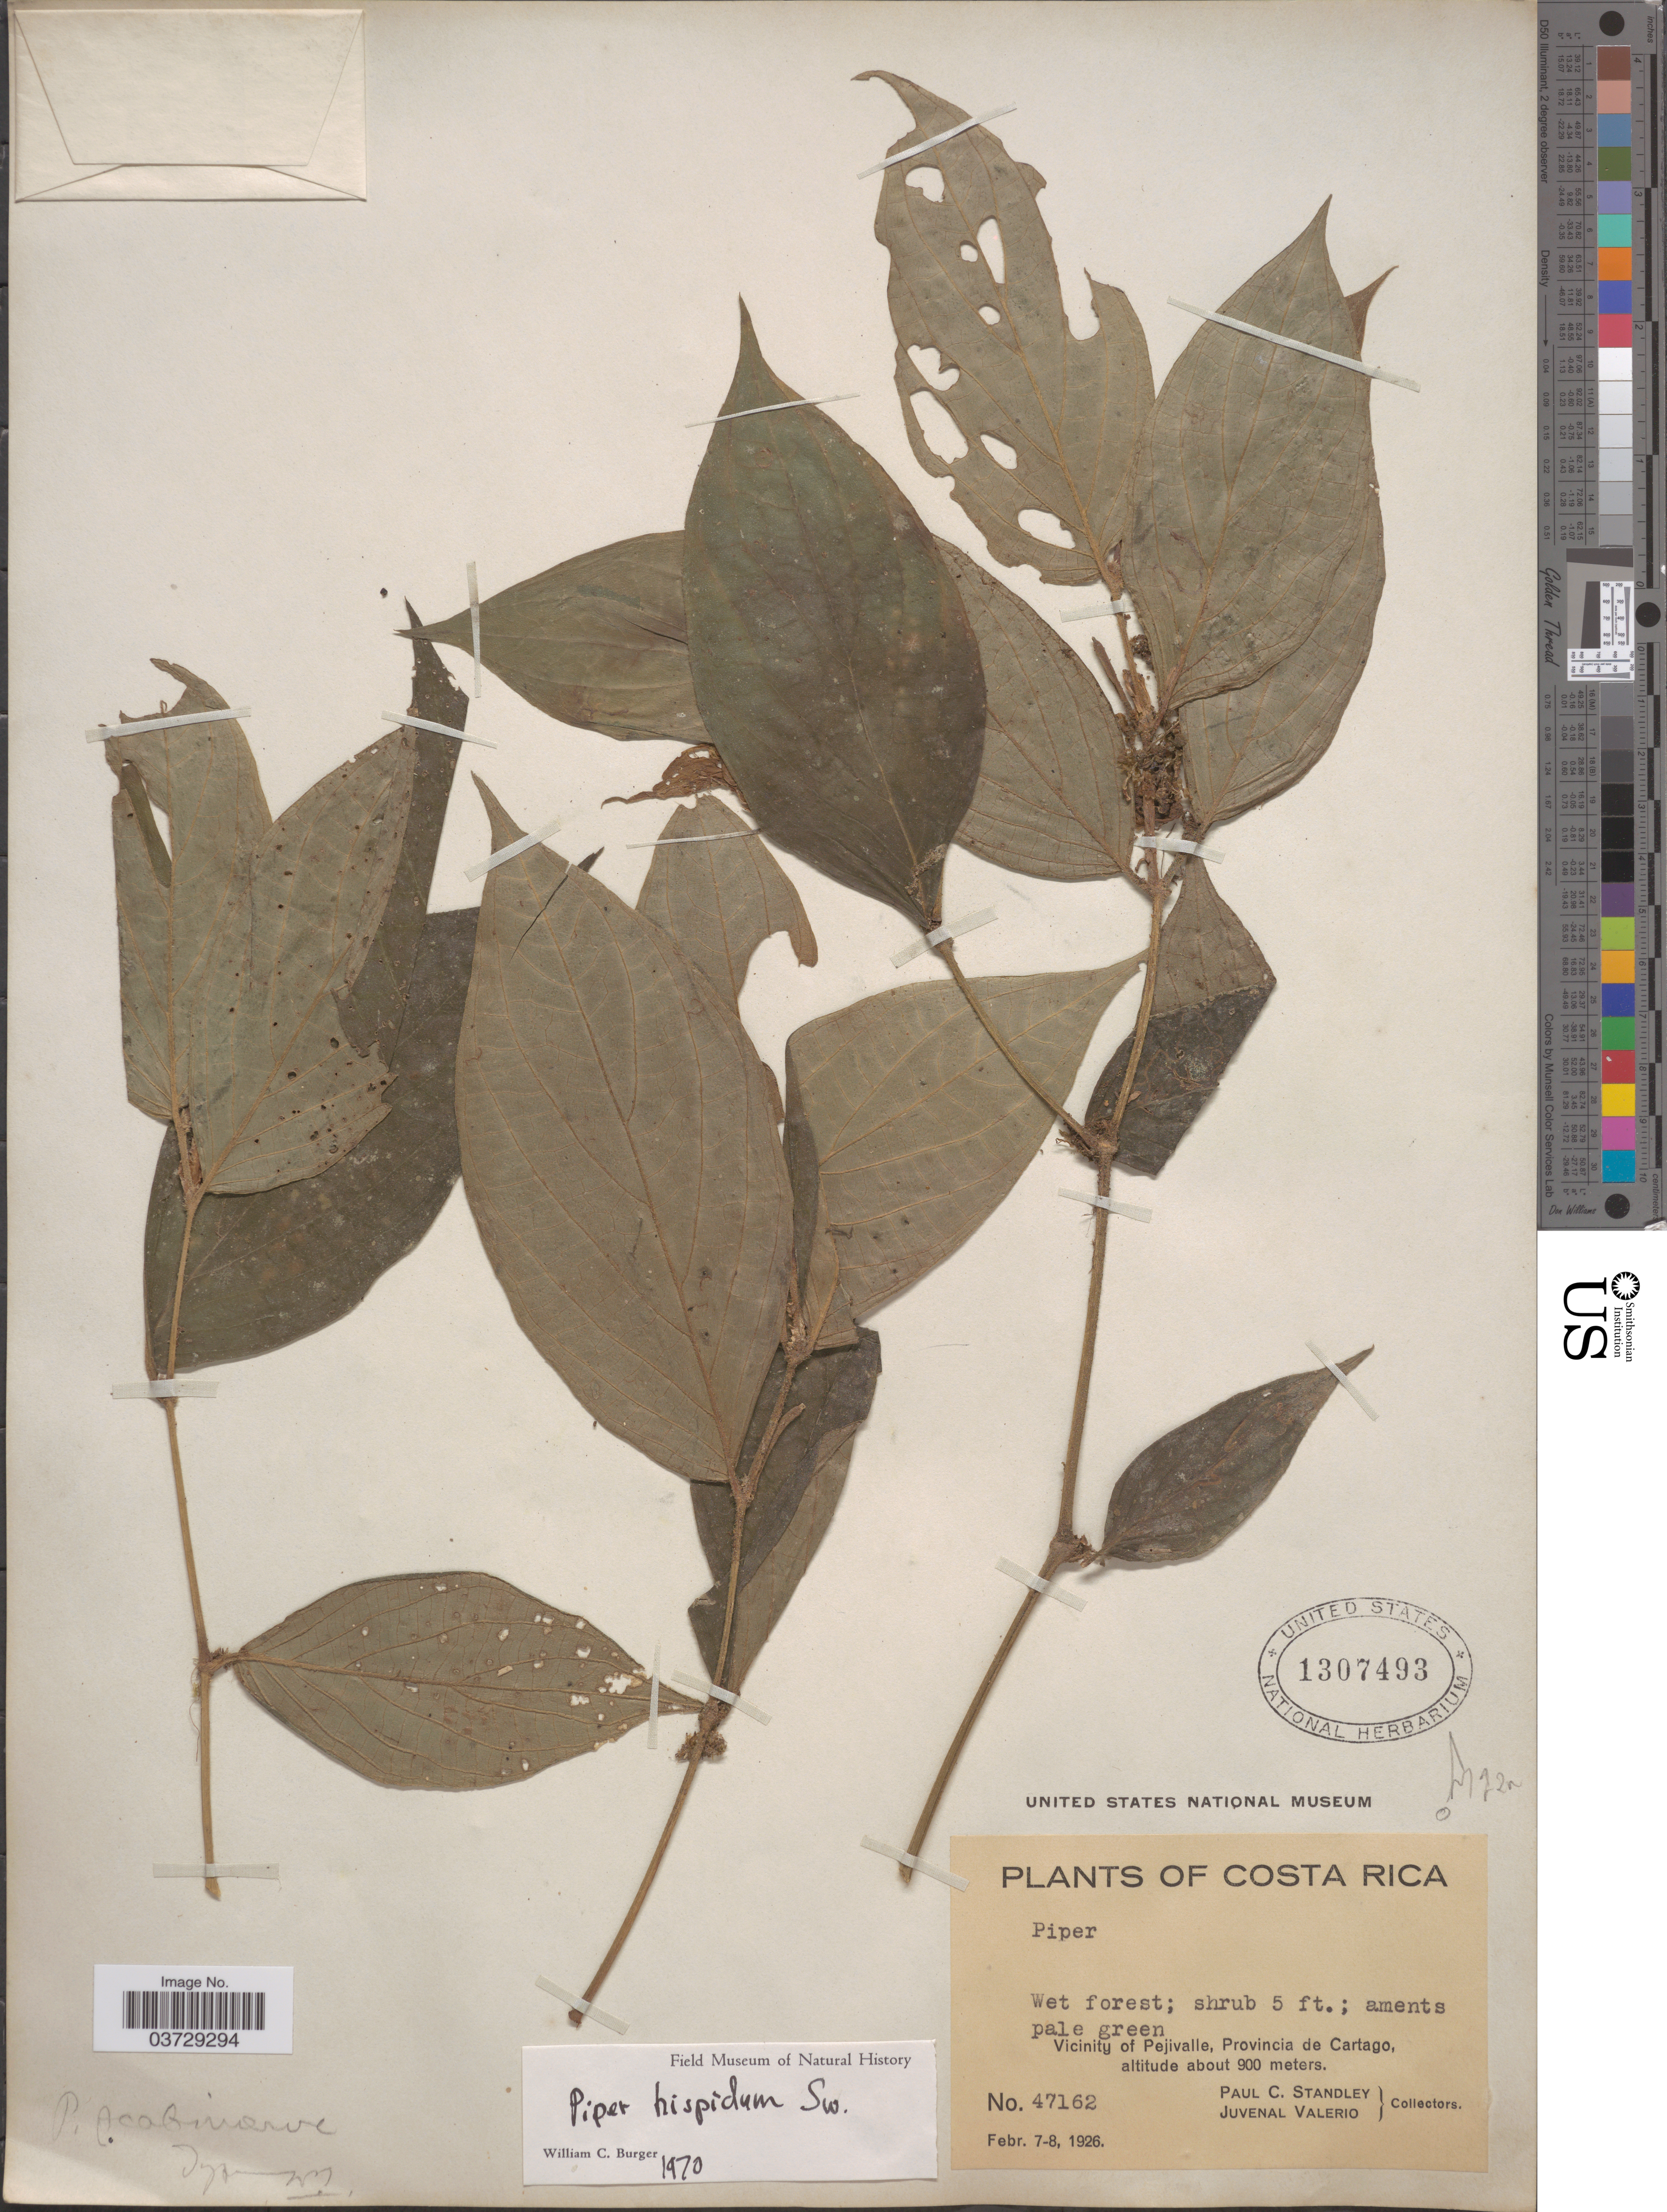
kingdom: Plantae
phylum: Tracheophyta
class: Magnoliopsida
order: Piperales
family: Piperaceae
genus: Piper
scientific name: Piper hispidum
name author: Sw.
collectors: P. C. Standley & J. Valerio R.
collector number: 47162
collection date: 1926-02-07/1926-02-08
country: Costa Rica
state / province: Cartago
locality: Vicinity of Pejivalle.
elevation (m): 900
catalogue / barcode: US 1307493